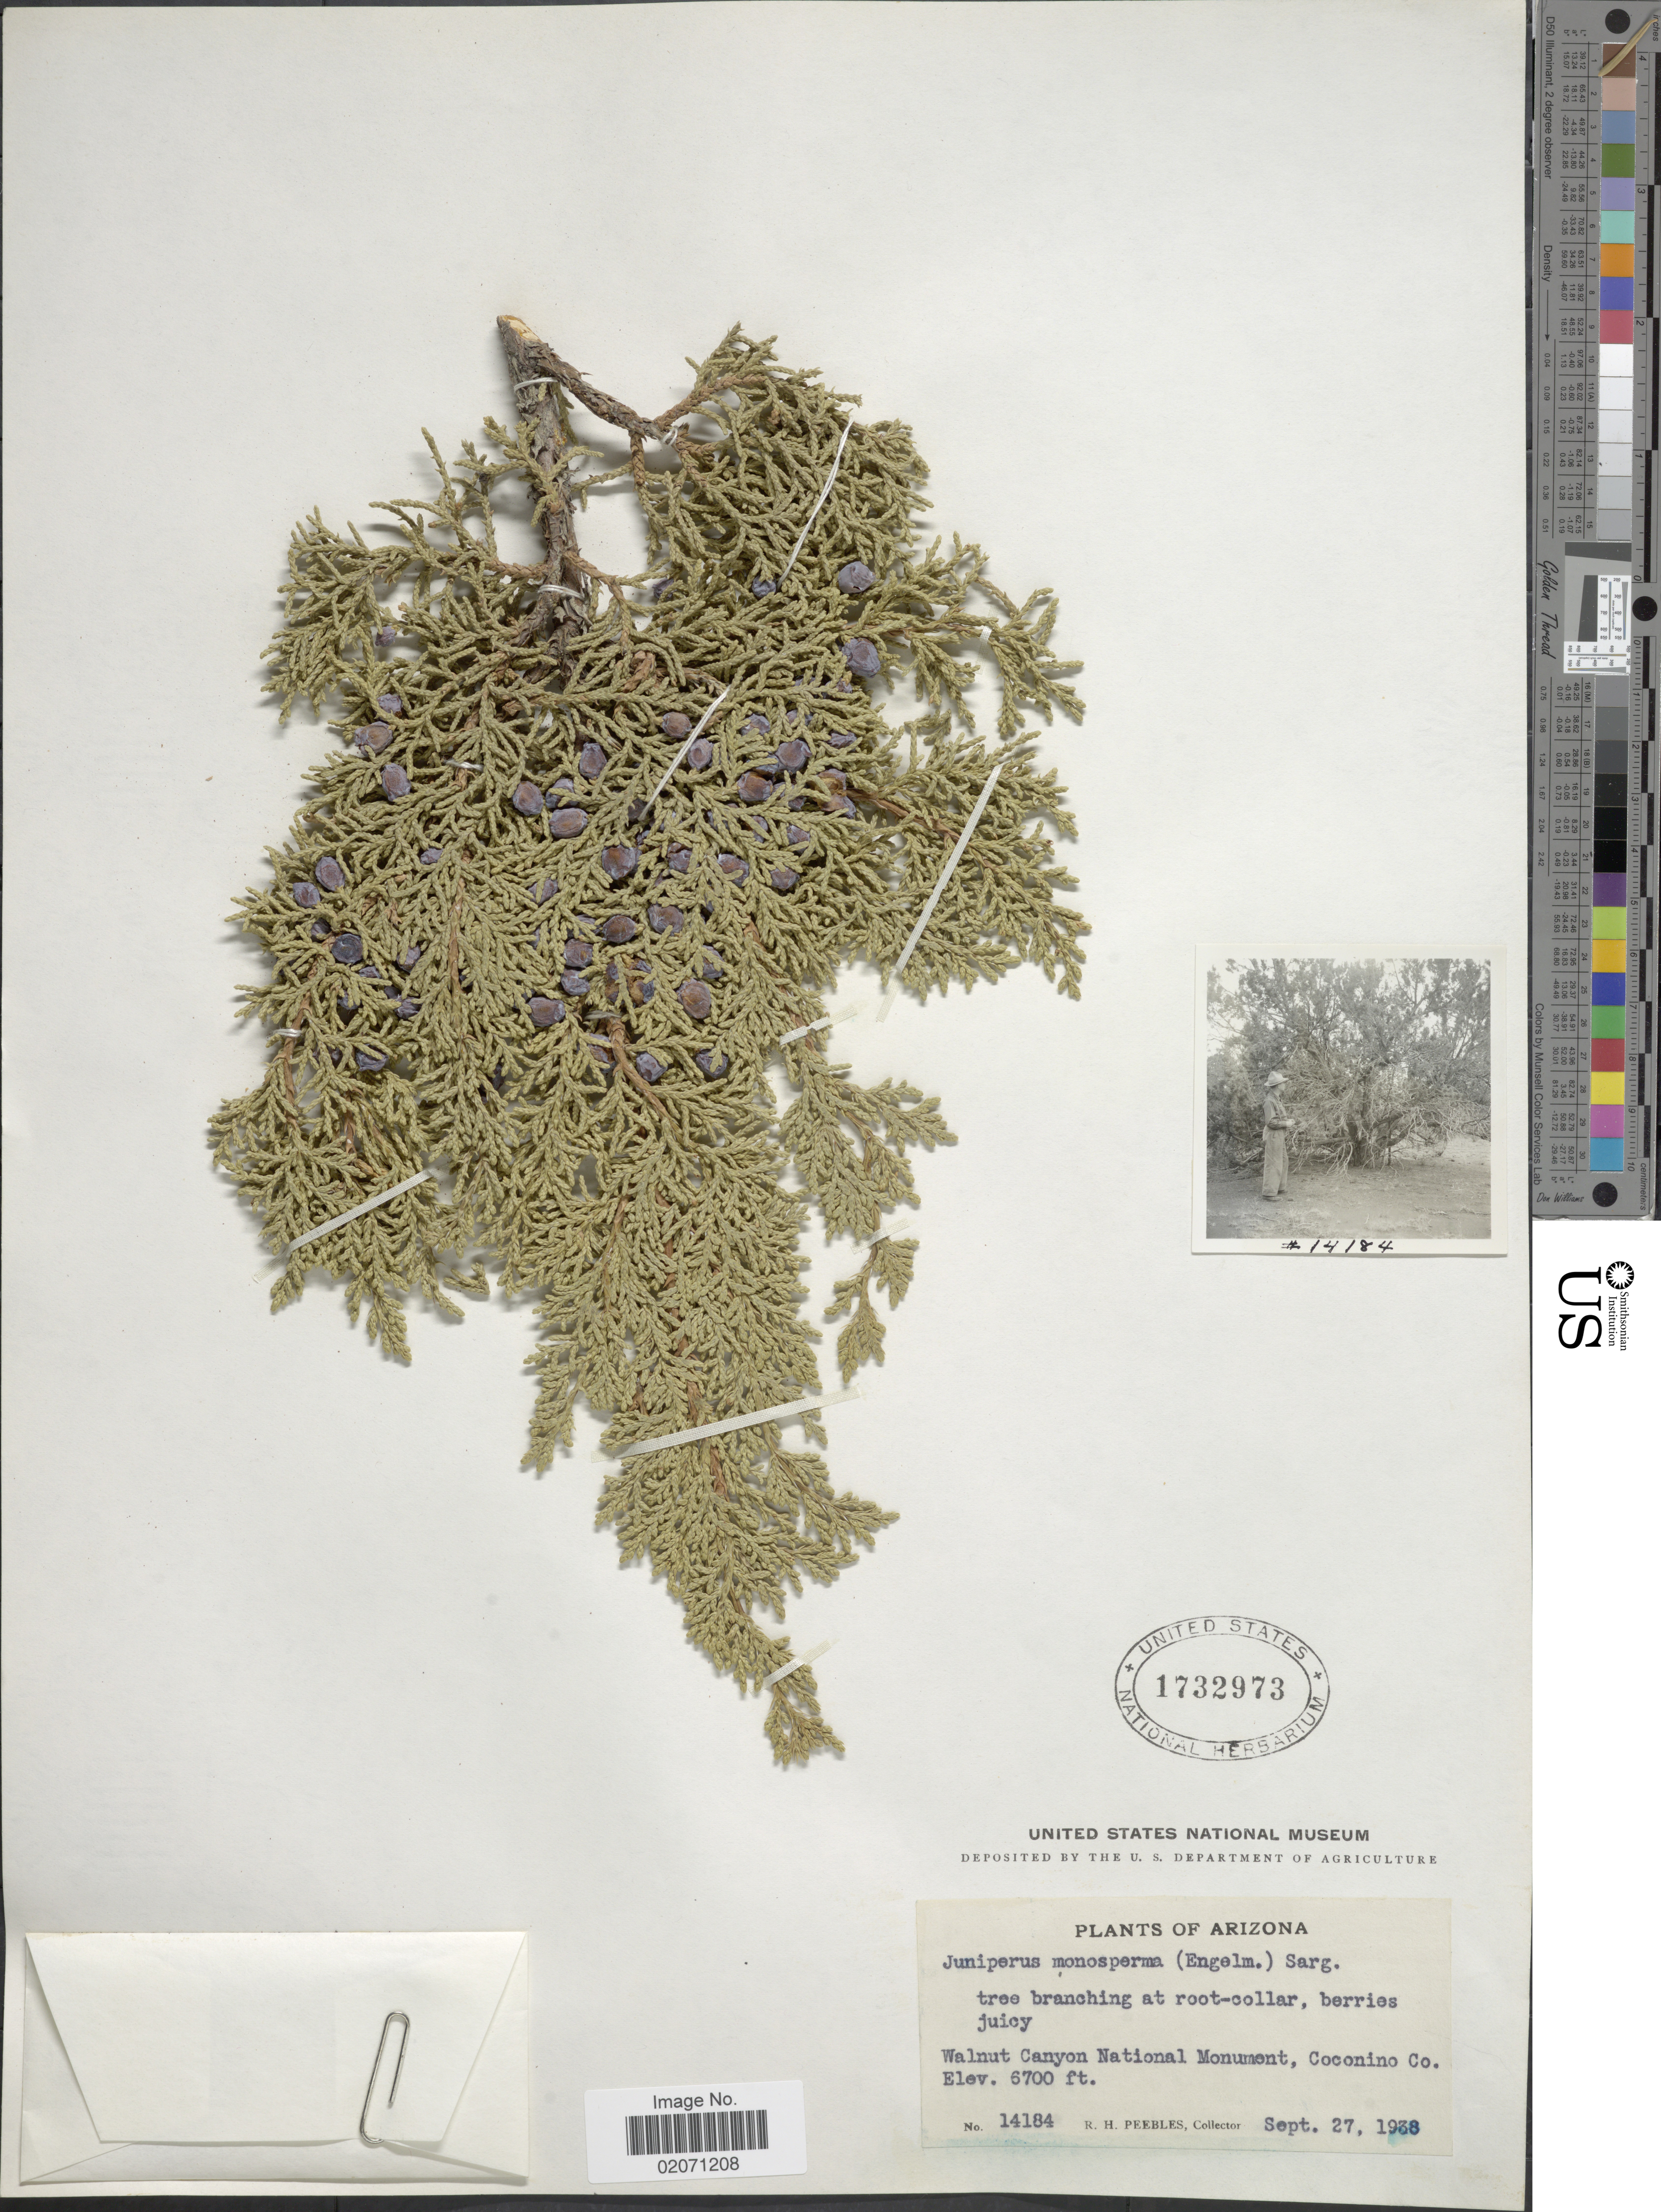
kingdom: Plantae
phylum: Tracheophyta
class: Pinopsida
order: Pinales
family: Cupressaceae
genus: Juniperus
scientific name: Juniperus monosperma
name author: (Engelm.) Sarg.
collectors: R. H. Peebles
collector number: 14184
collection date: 1938-09-27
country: United States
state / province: Arizona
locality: Walnut Canyon National Monument, Coconino Co,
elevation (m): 2042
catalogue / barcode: US 1732973